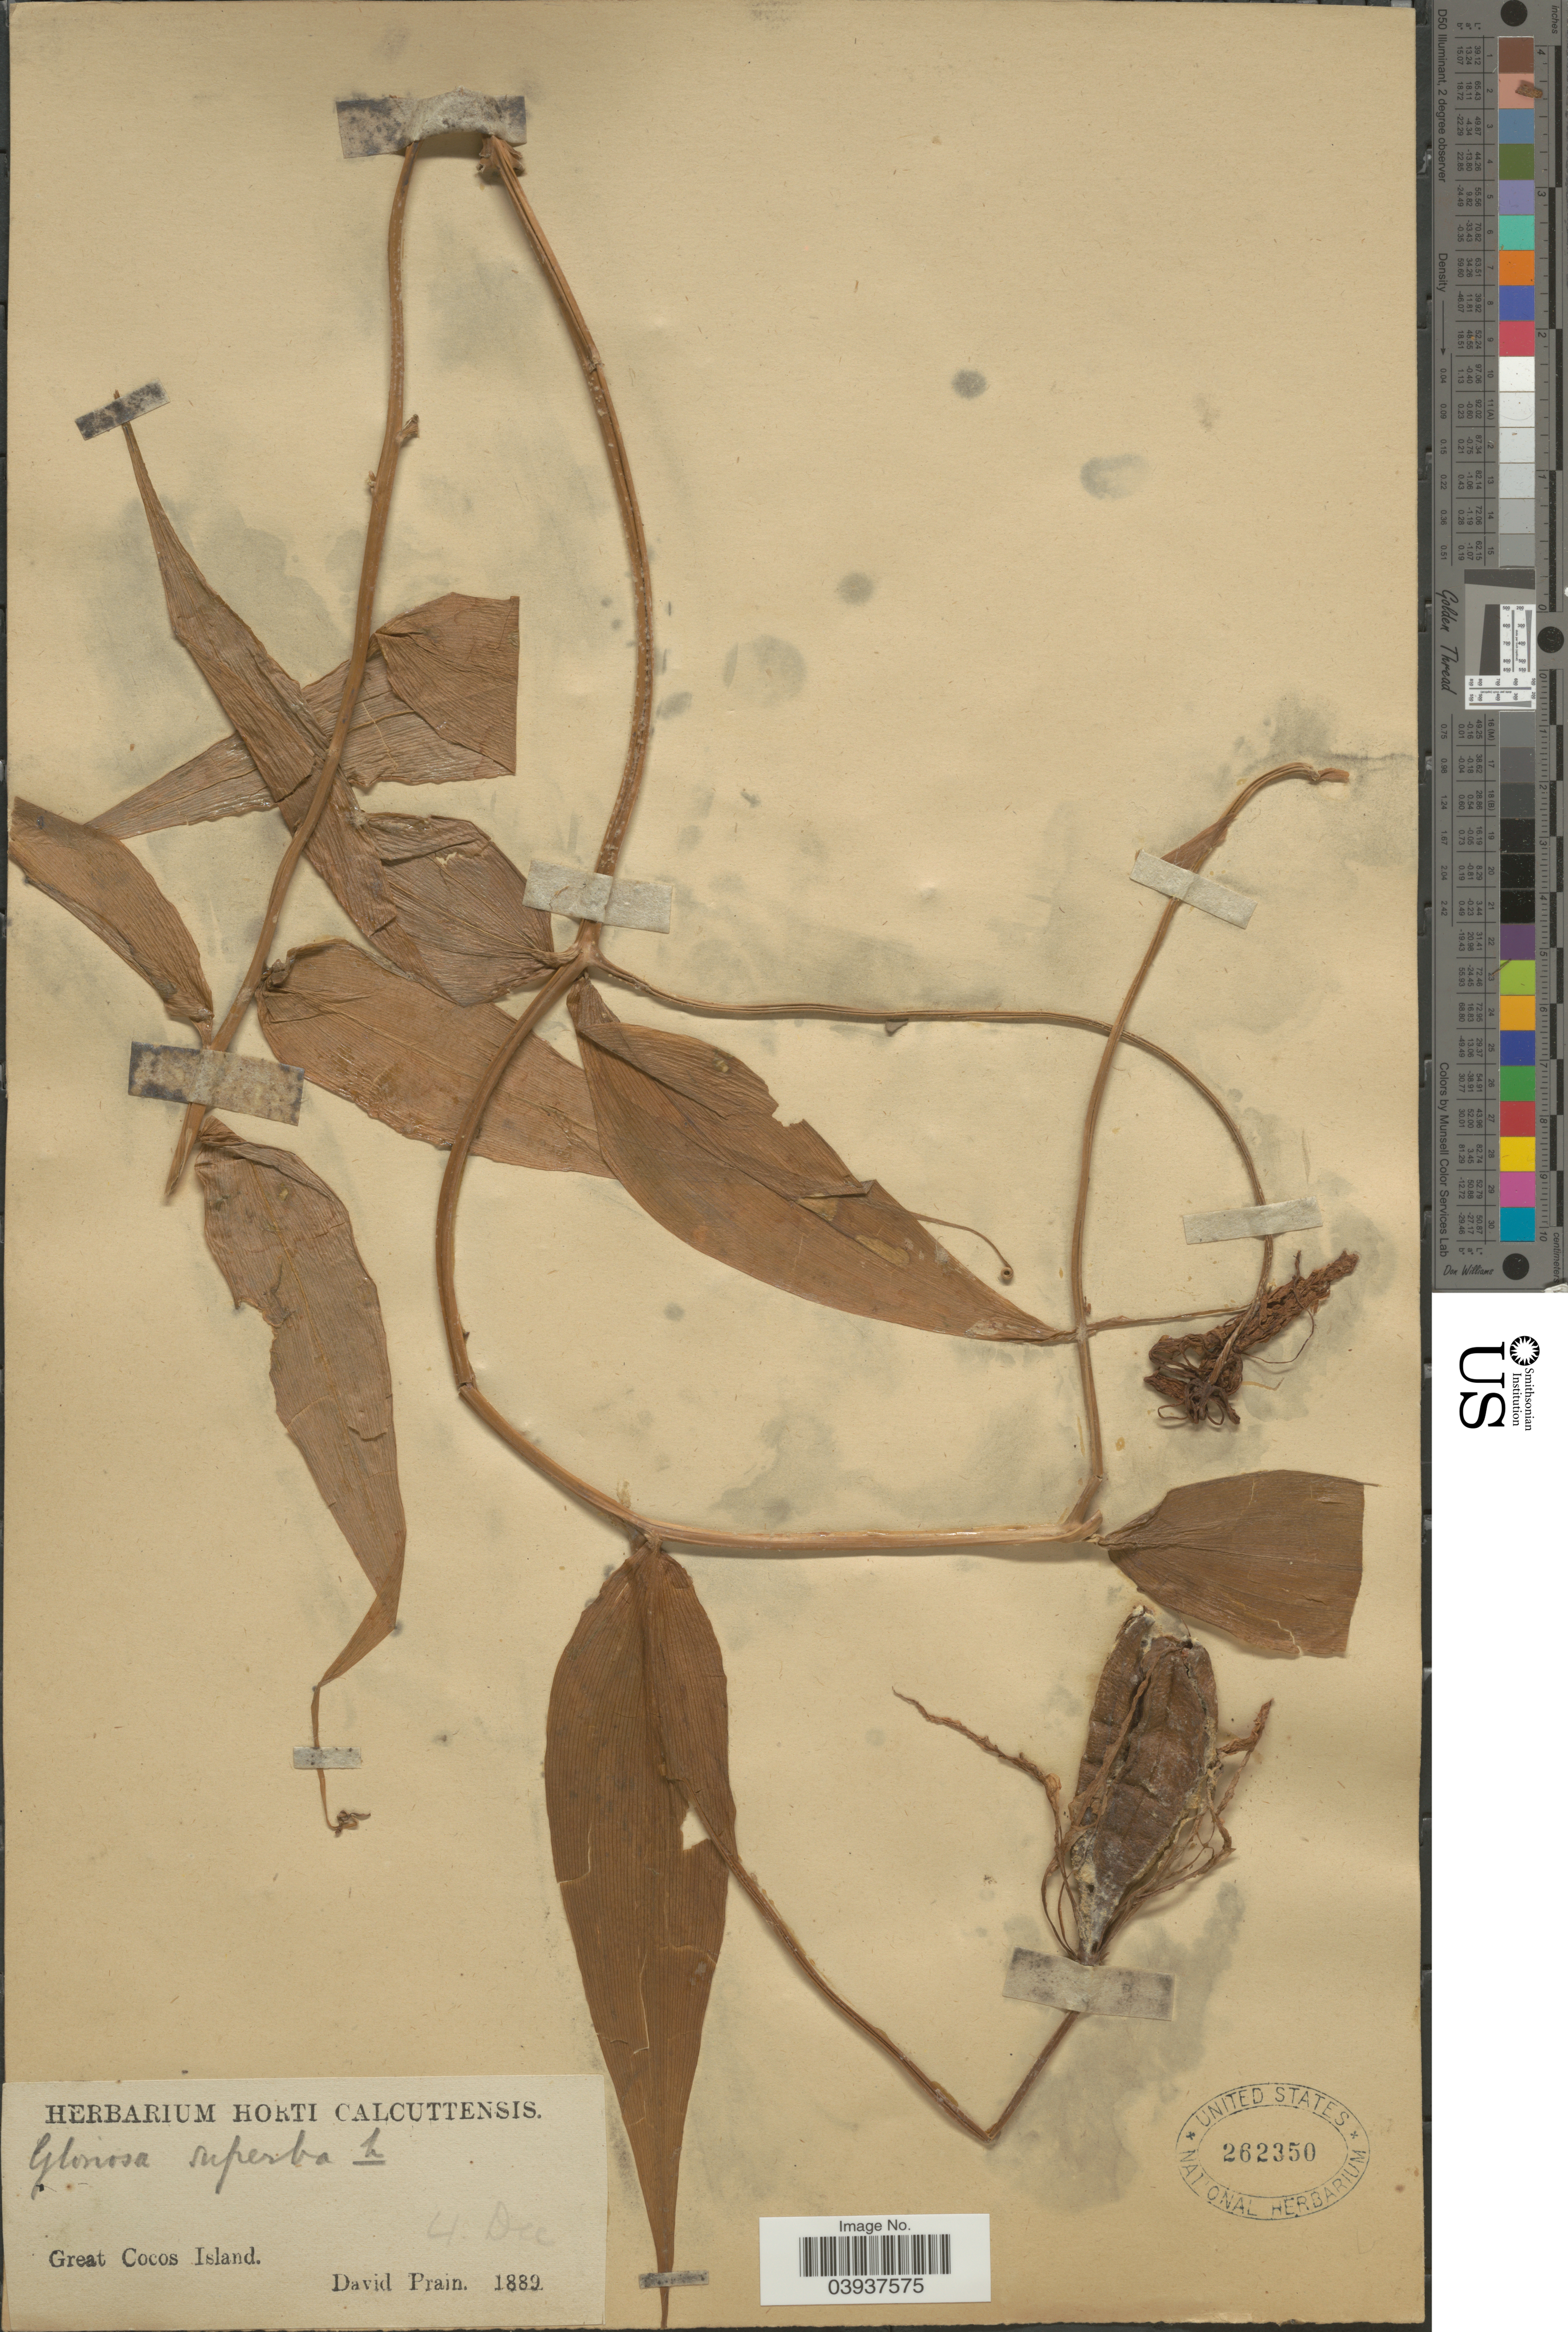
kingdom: Plantae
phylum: Tracheophyta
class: Liliopsida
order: Liliales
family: Colchicaceae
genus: Gloriosa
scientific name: Gloriosa superba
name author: L.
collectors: D. Prain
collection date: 1889-12-04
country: Myanmar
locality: Great Cocos Island.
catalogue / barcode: US 262350